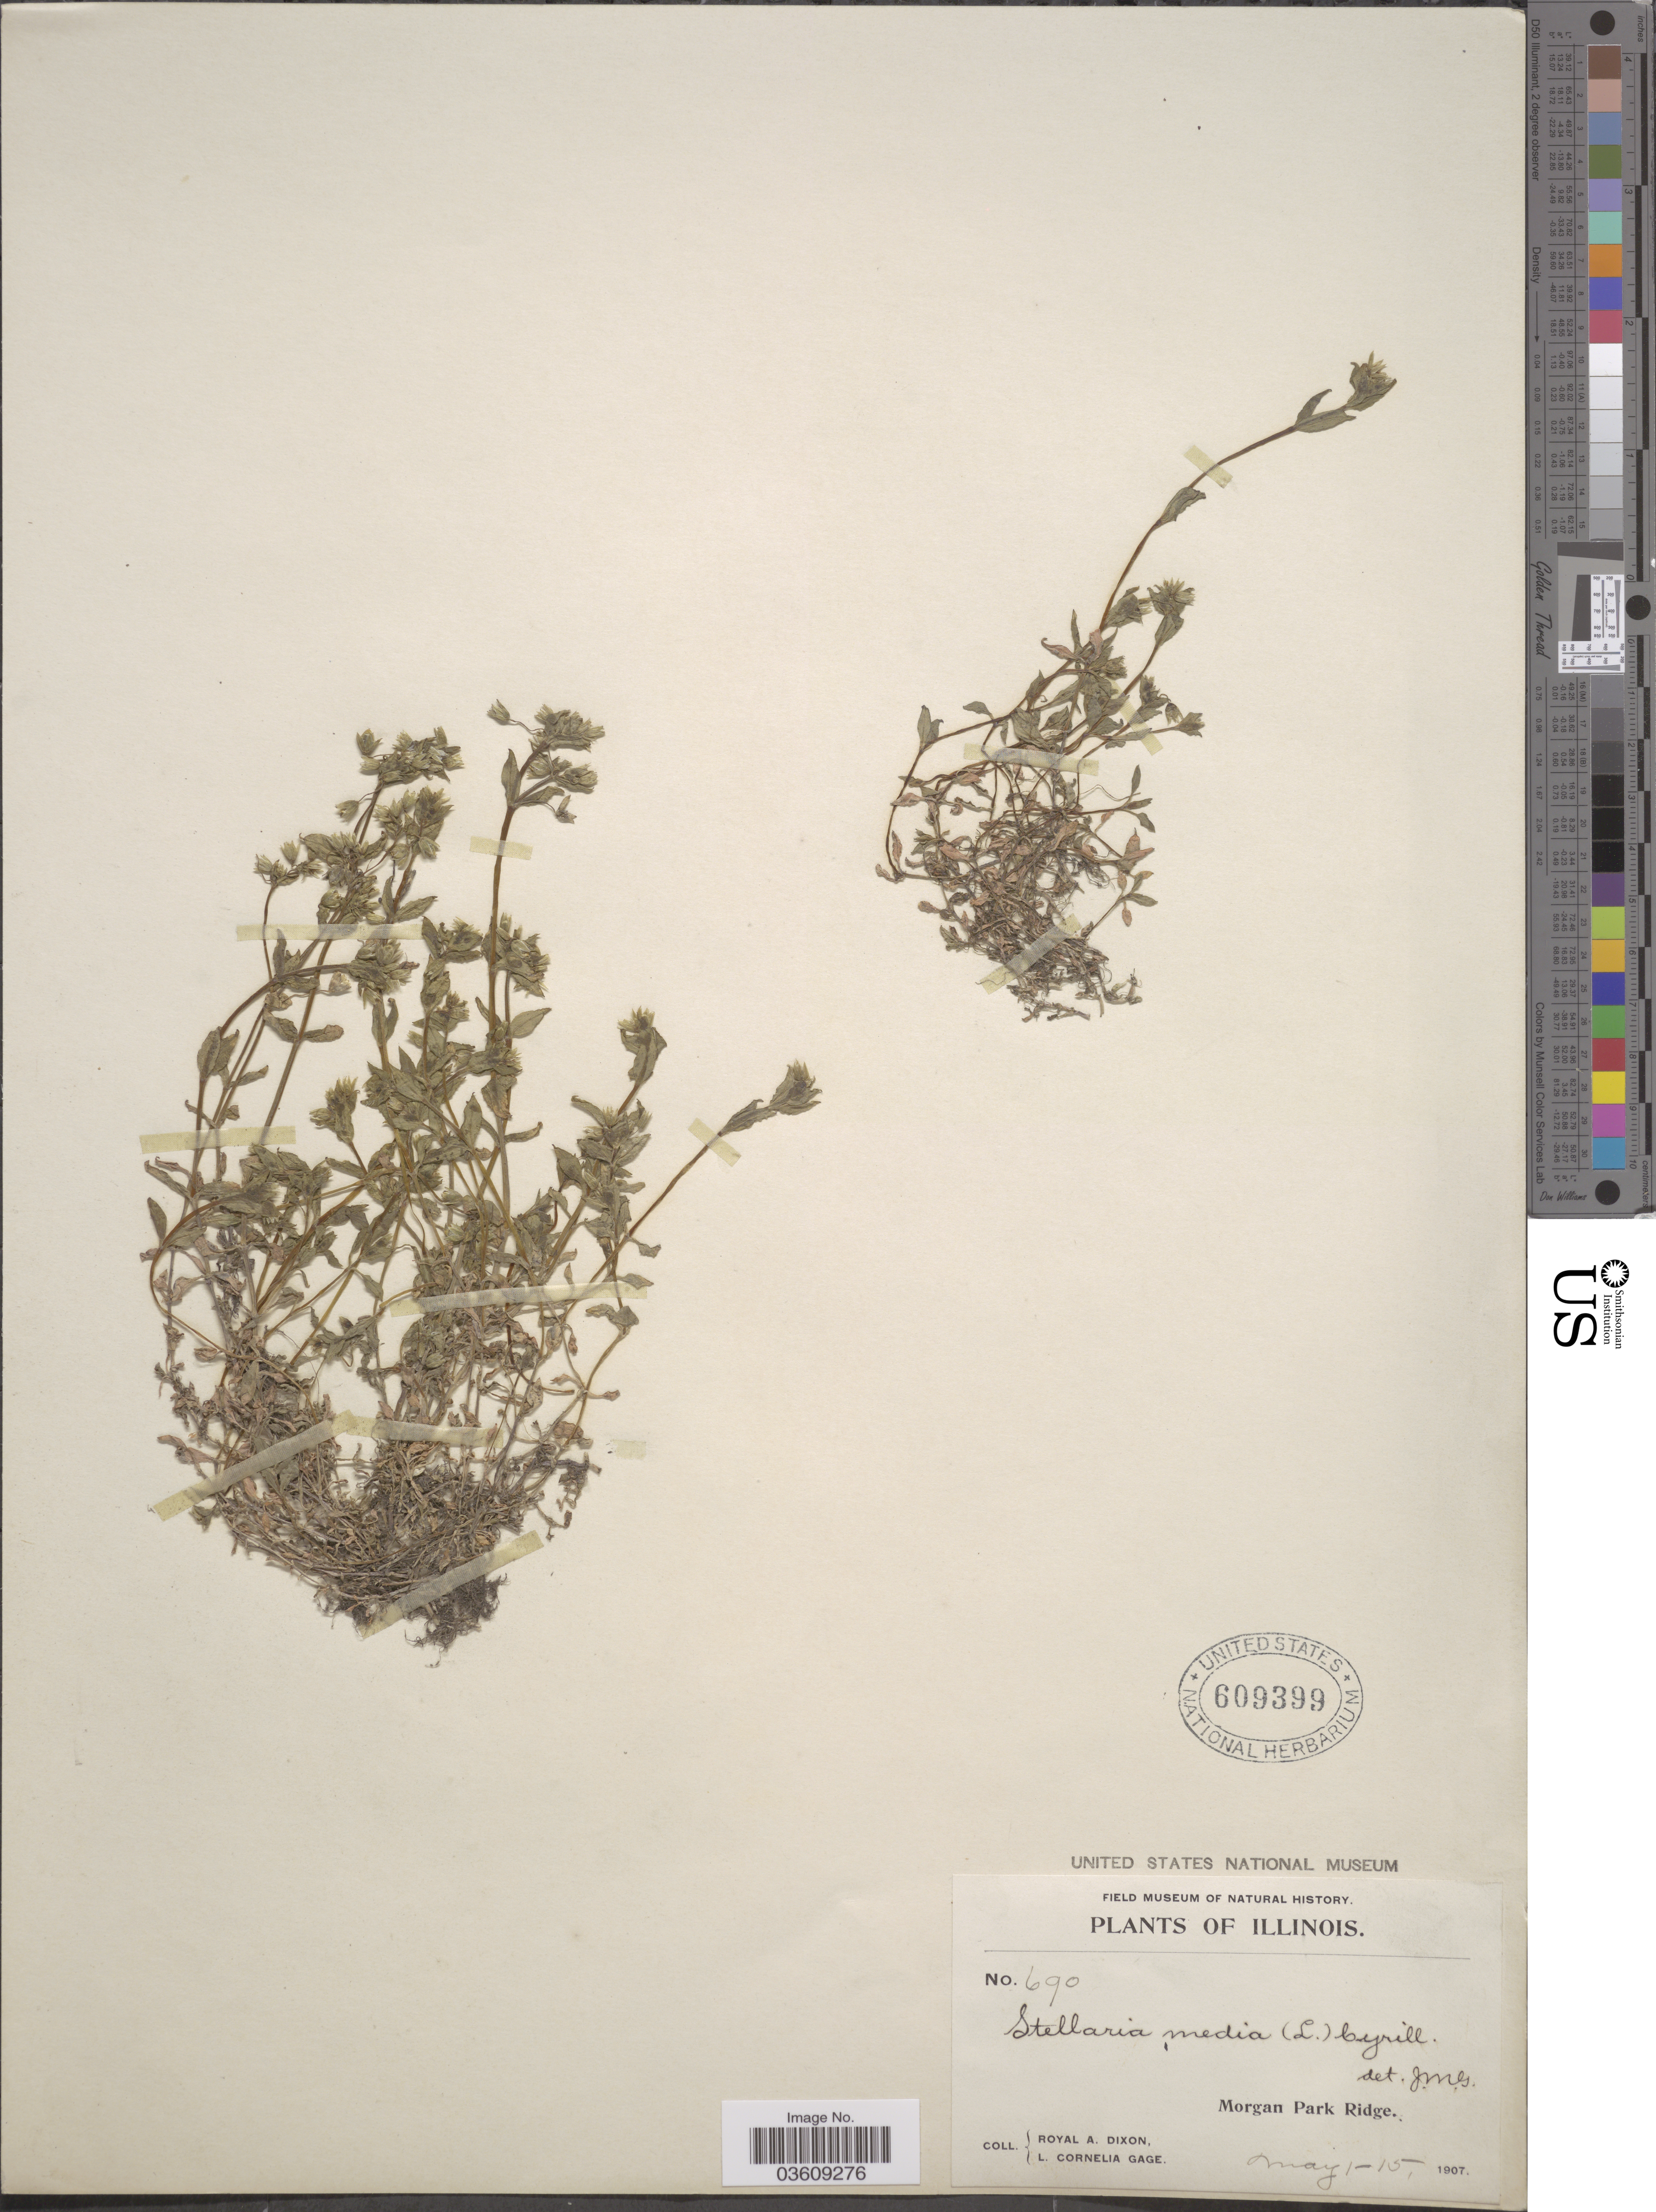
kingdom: Plantae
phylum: Tracheophyta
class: Magnoliopsida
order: Caryophyllales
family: Caryophyllaceae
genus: Stellaria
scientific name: Stellaria media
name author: (L.) Vill.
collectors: R. A. Dixon & L. Gage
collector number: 690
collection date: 1907-05-15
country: United States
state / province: Illinois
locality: Morgan Park Ridge.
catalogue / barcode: US 609399